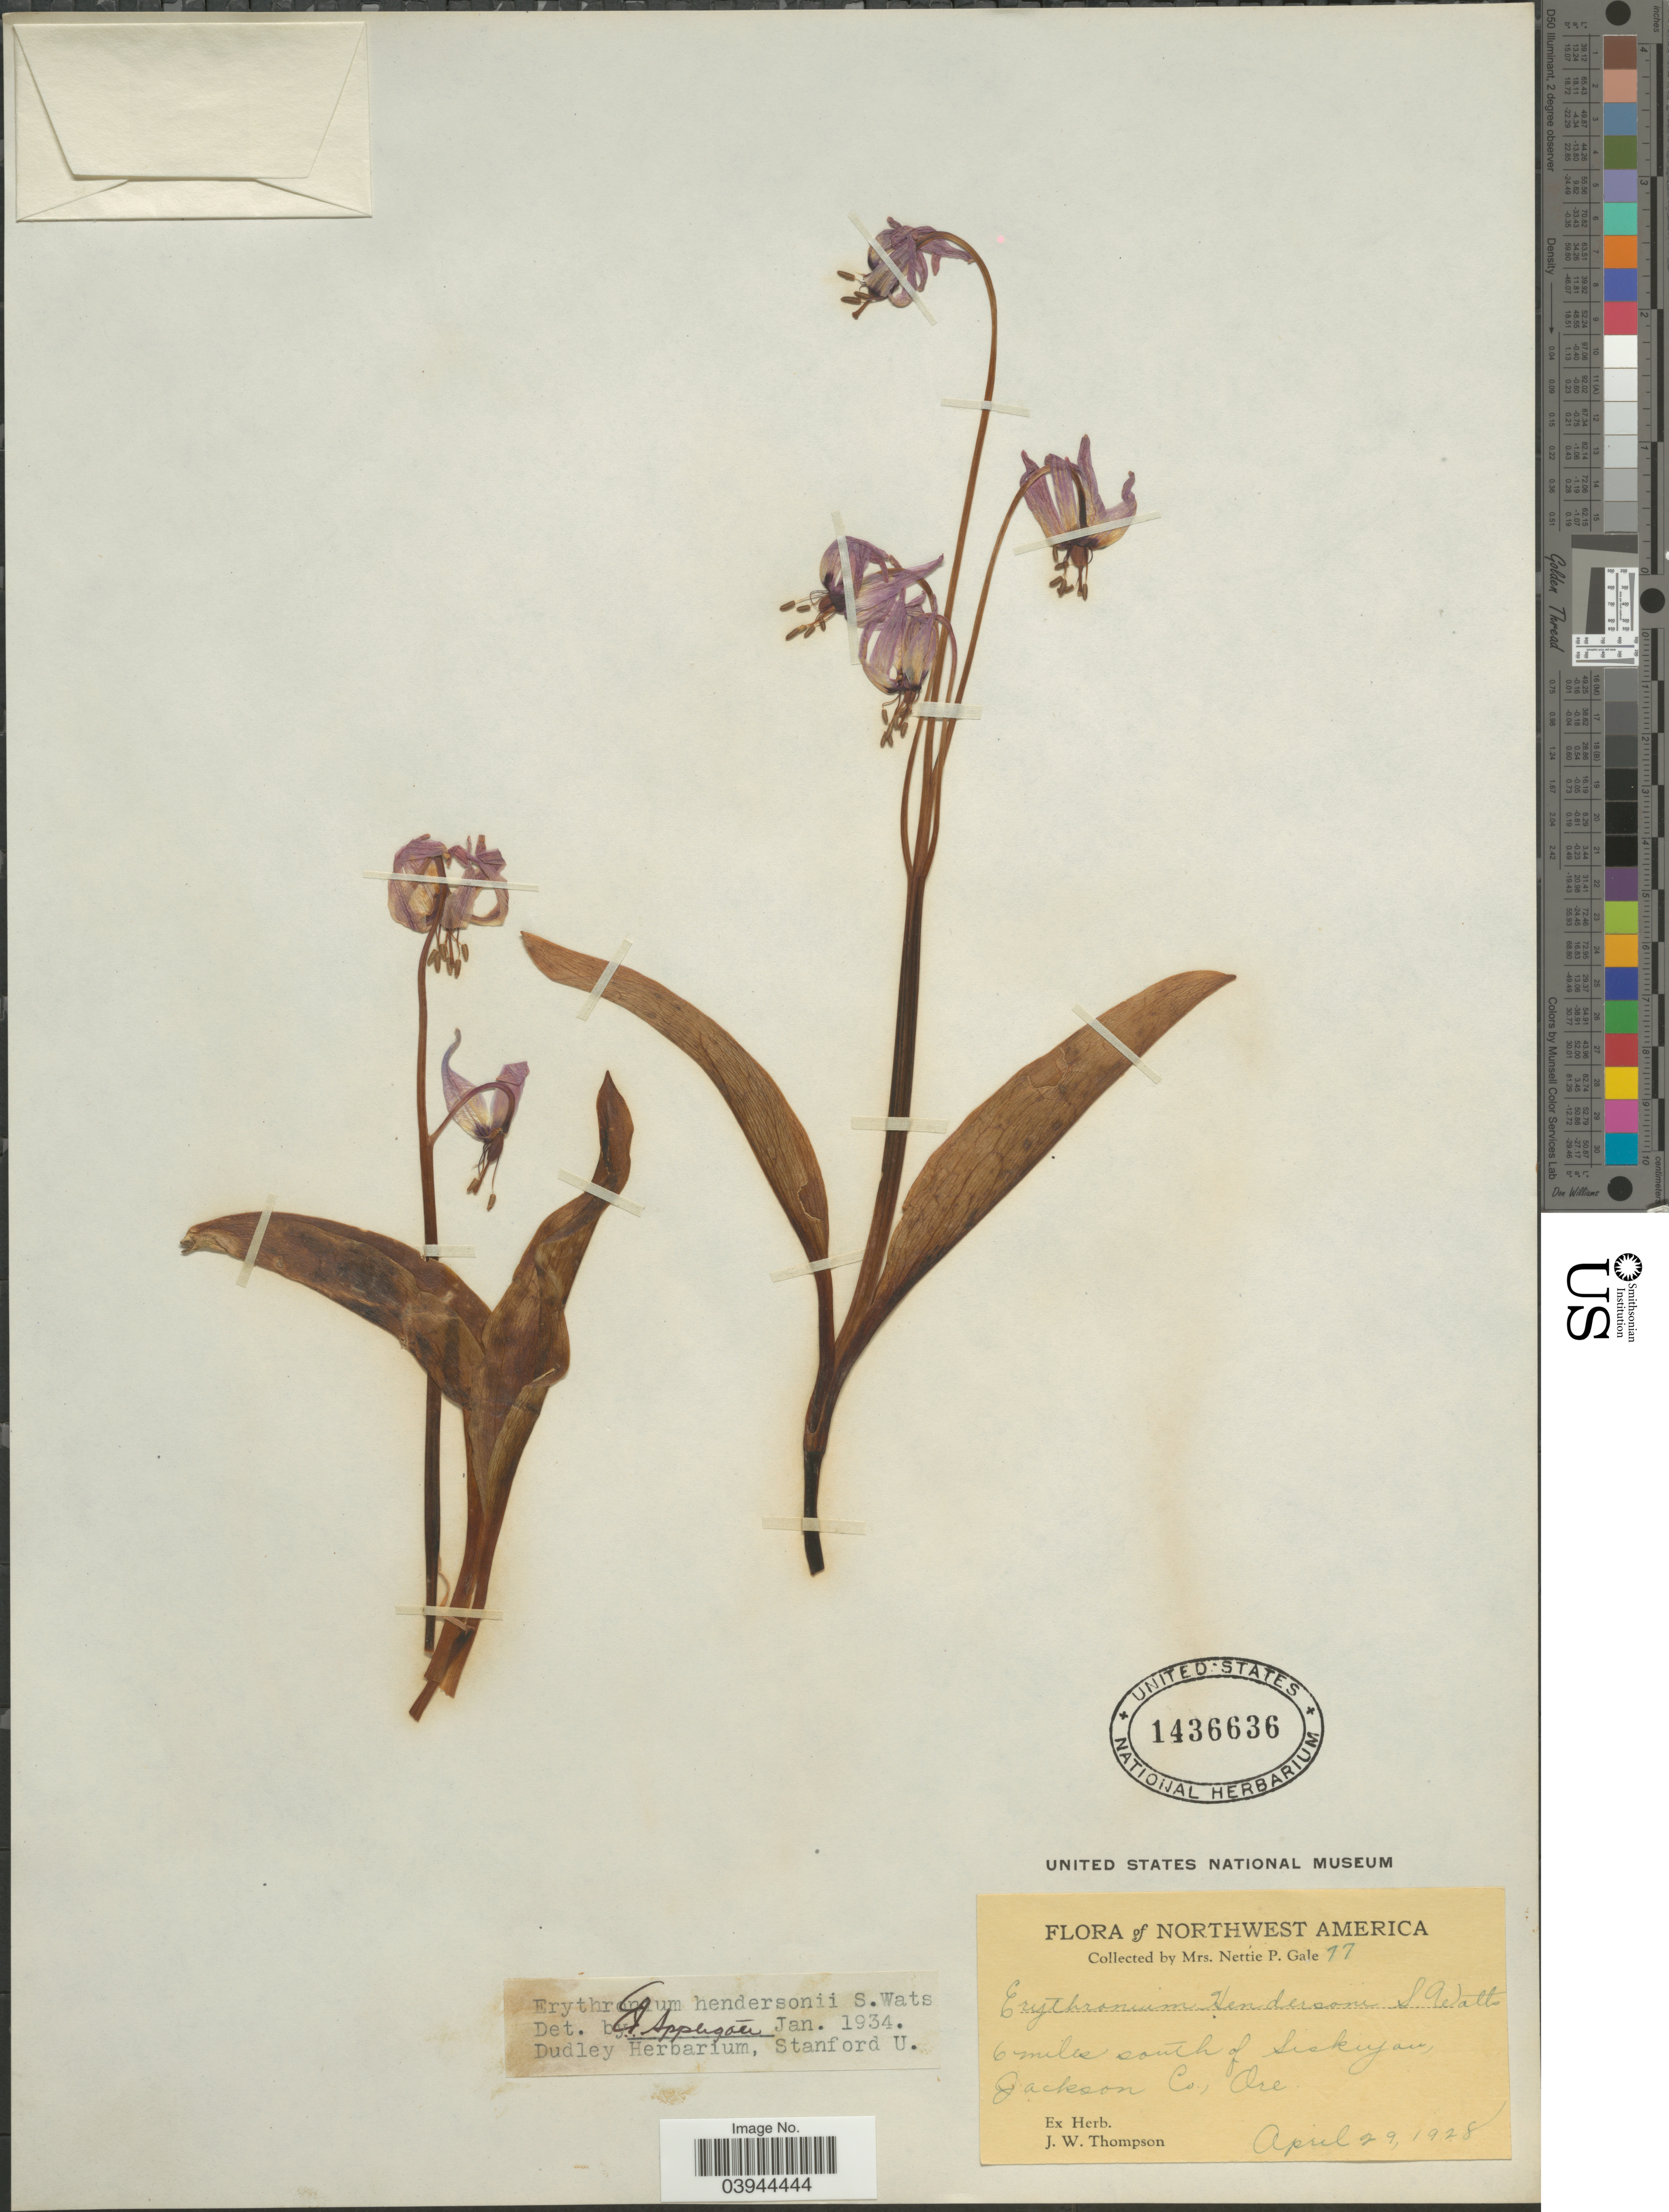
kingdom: Plantae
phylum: Tracheophyta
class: Liliopsida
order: Liliales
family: Liliaceae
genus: Erythronium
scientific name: Erythronium hendersonii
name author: S. Watson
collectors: N. Gale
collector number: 77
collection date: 1928-04-29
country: United States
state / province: Oregon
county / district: Jackson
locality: Northwest America. 6 miles south of Siskiyou, Jackson Co.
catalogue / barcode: US 1436636